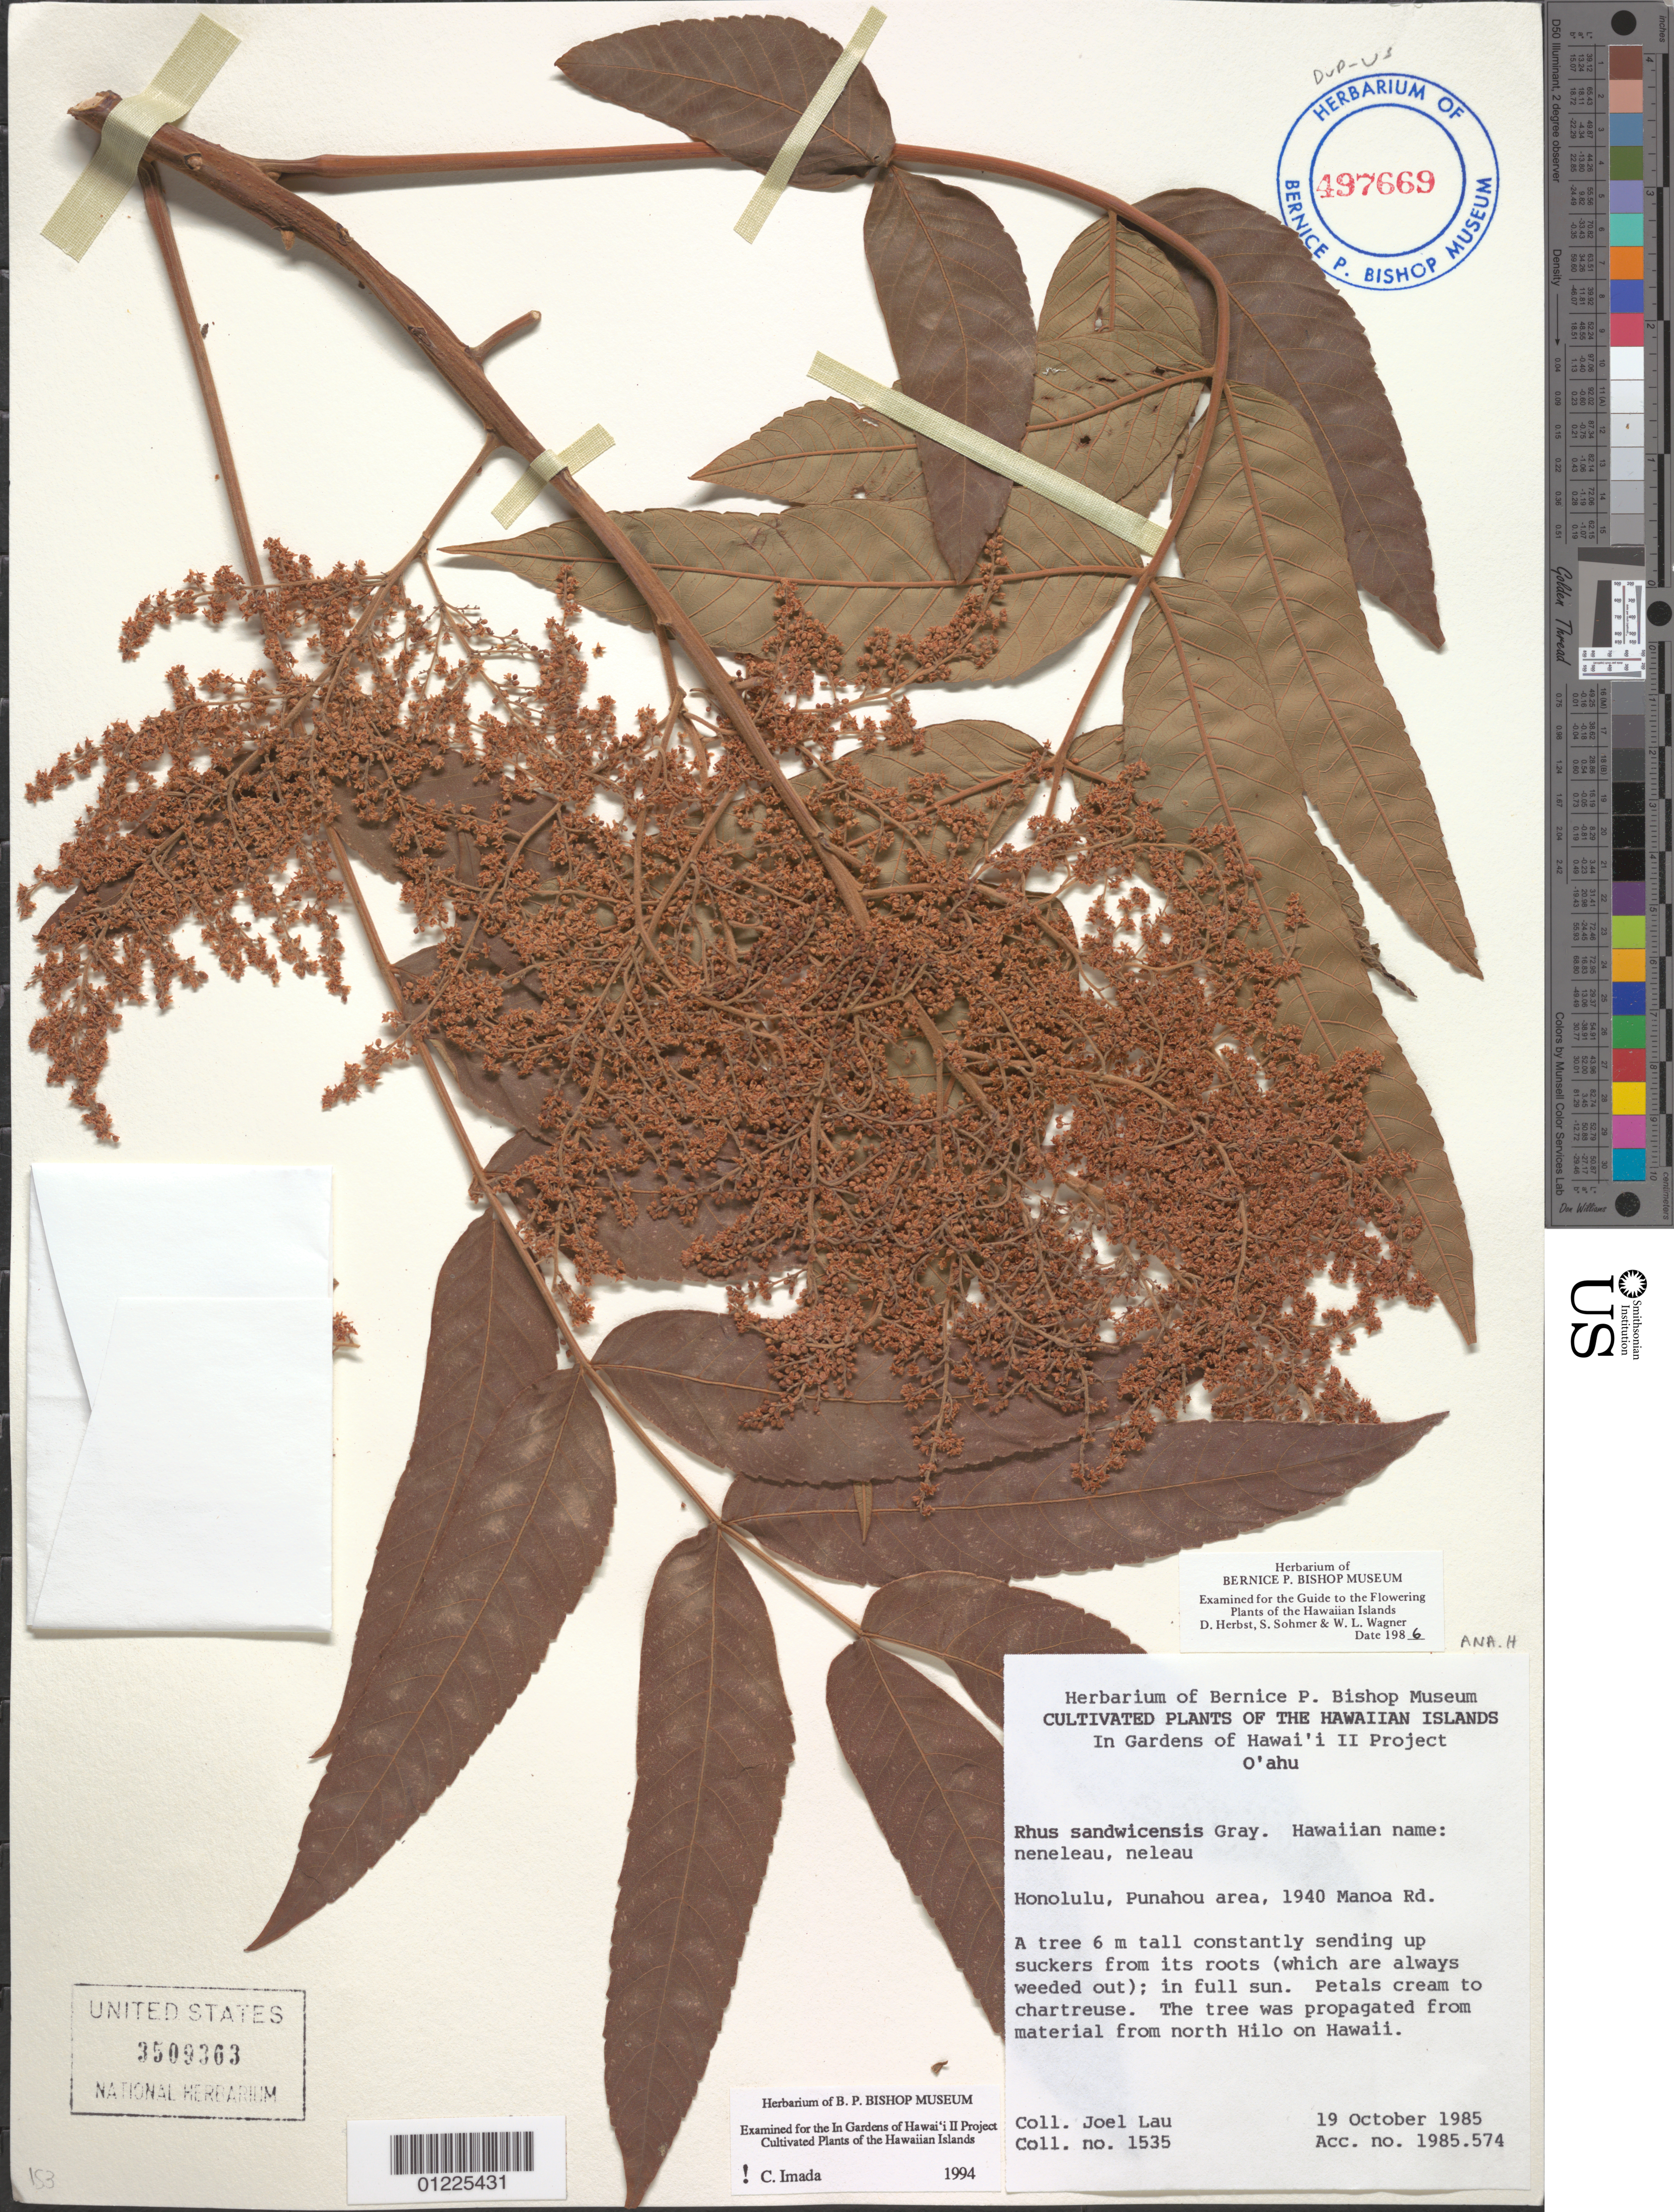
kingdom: Plantae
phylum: Tracheophyta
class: Magnoliopsida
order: Sapindales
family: Anacardiaceae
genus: Rhus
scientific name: Rhus sandwicensis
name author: A. Gray in Wilkes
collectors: J. Lau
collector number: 1535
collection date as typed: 19 Oct 1985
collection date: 1985-10-19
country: United States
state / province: Hawaii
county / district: Honolulu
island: Oahu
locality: Punahou area, 1940 Manoa Rd.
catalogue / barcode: US 3509363